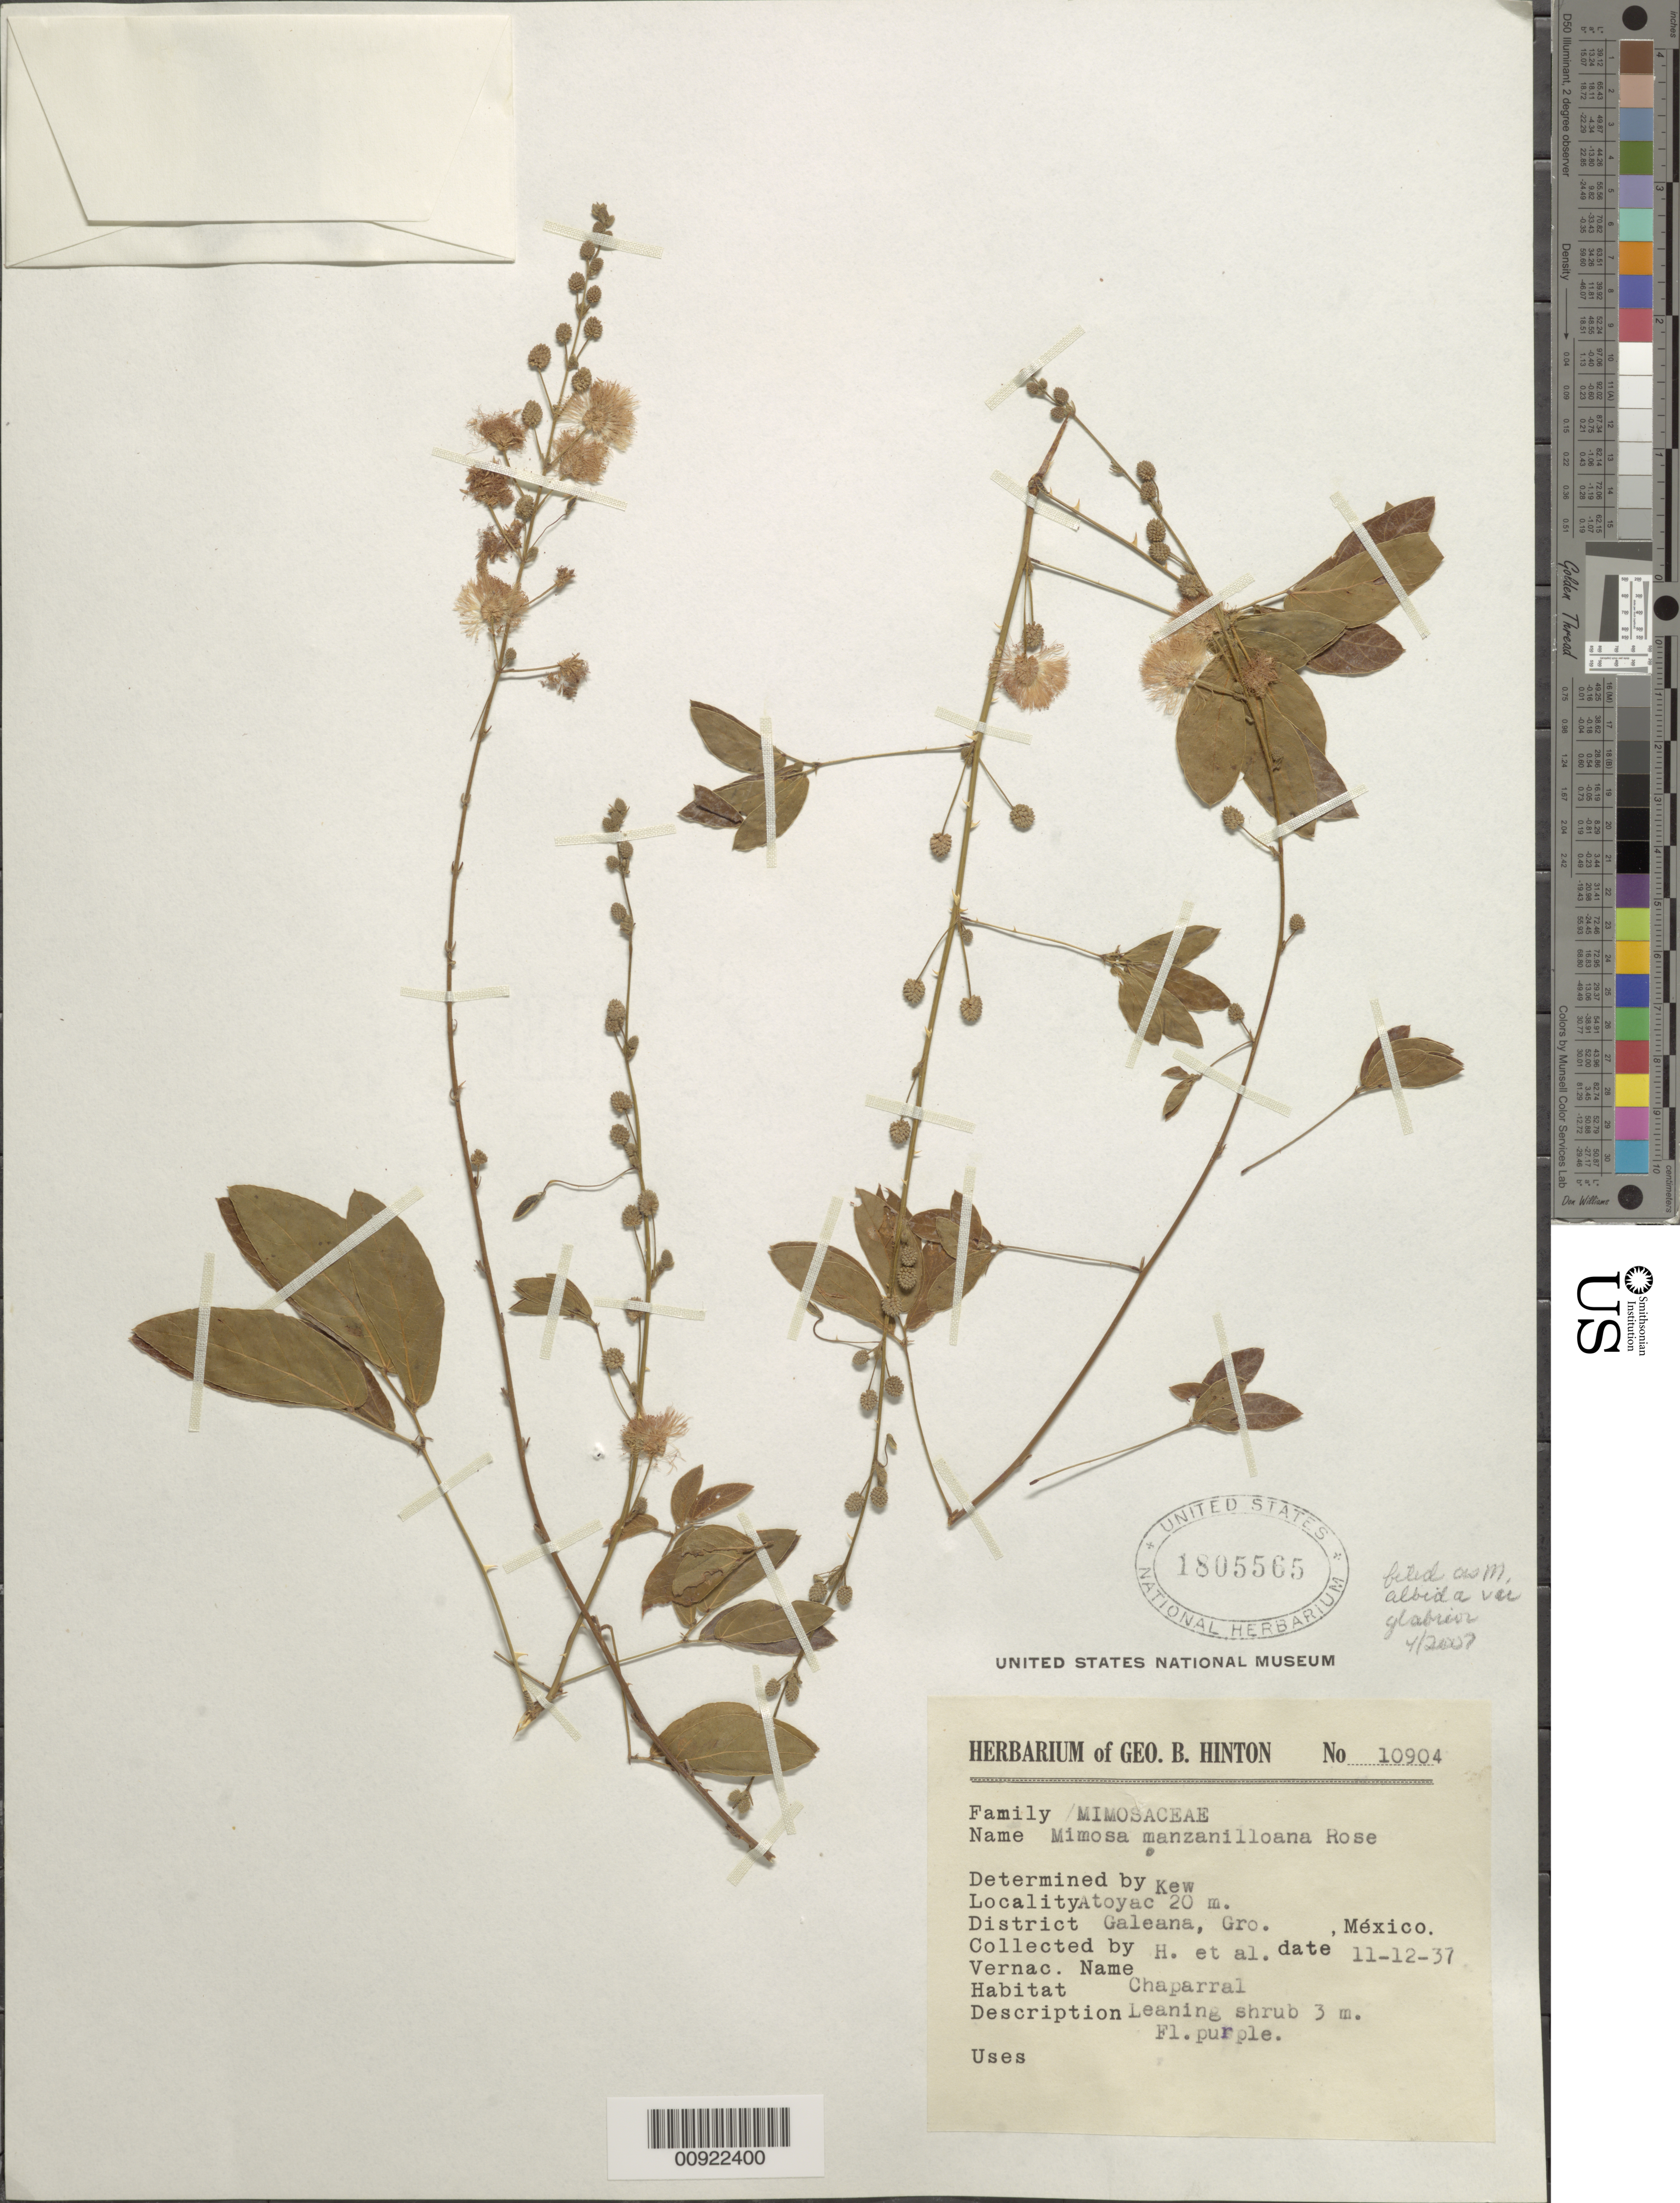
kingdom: Plantae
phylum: Tracheophyta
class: Magnoliopsida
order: Fabales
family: Fabaceae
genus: Mimosa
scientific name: Mimosa albida var. glabrior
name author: B.L. Rob.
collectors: G. B. Hinton & et al.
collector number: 10904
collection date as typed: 12 Nov 1937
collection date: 1937-11-12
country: Mexico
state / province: Guerrero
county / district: Galeana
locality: Atoyac, District Galeana, Guerrero.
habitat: Chaparral.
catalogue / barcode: US 1805565